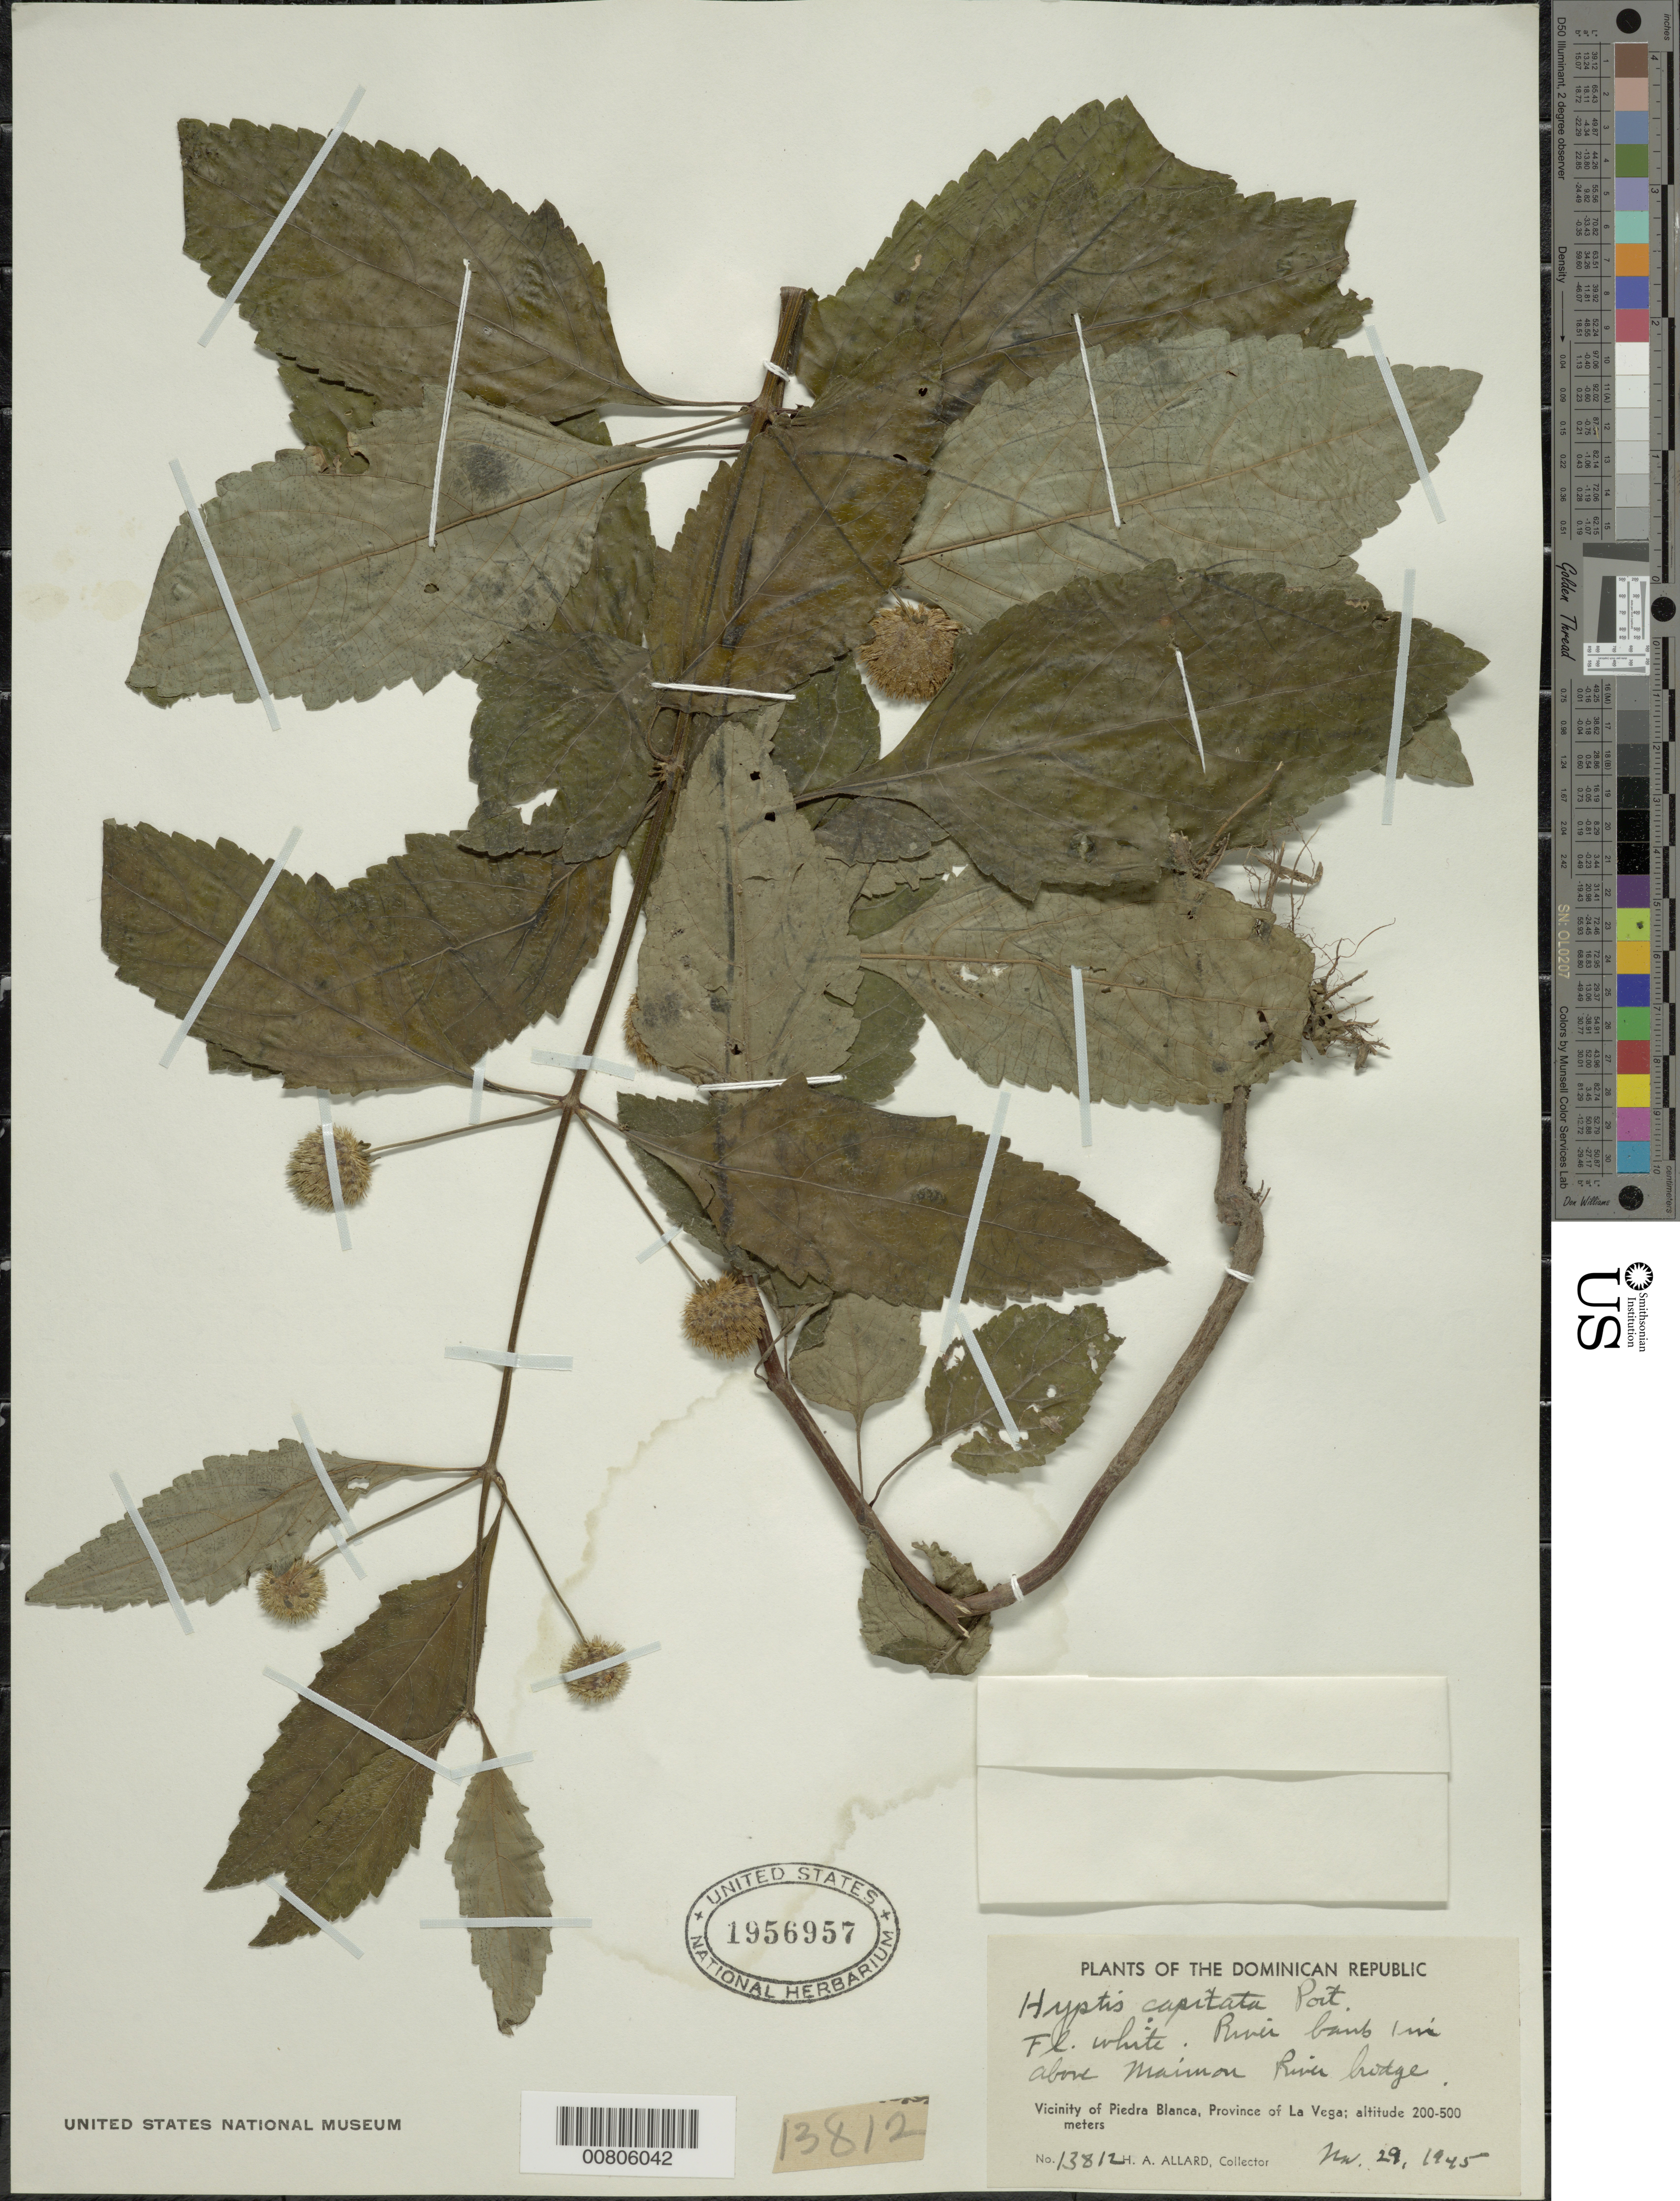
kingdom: Plantae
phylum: Tracheophyta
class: Magnoliopsida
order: Lamiales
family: Lamiaceae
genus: Hyptis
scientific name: Hyptis capitata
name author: Jacq.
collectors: H. A. Allard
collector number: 13812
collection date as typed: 29 Nov 1945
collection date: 1945-11-29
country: Dominican Republic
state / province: La Vega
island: Hispaniola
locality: Vicinity of Piedra Blanca, 1 mi above Maimon River bridge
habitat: River banks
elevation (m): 200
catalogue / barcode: US 1956957